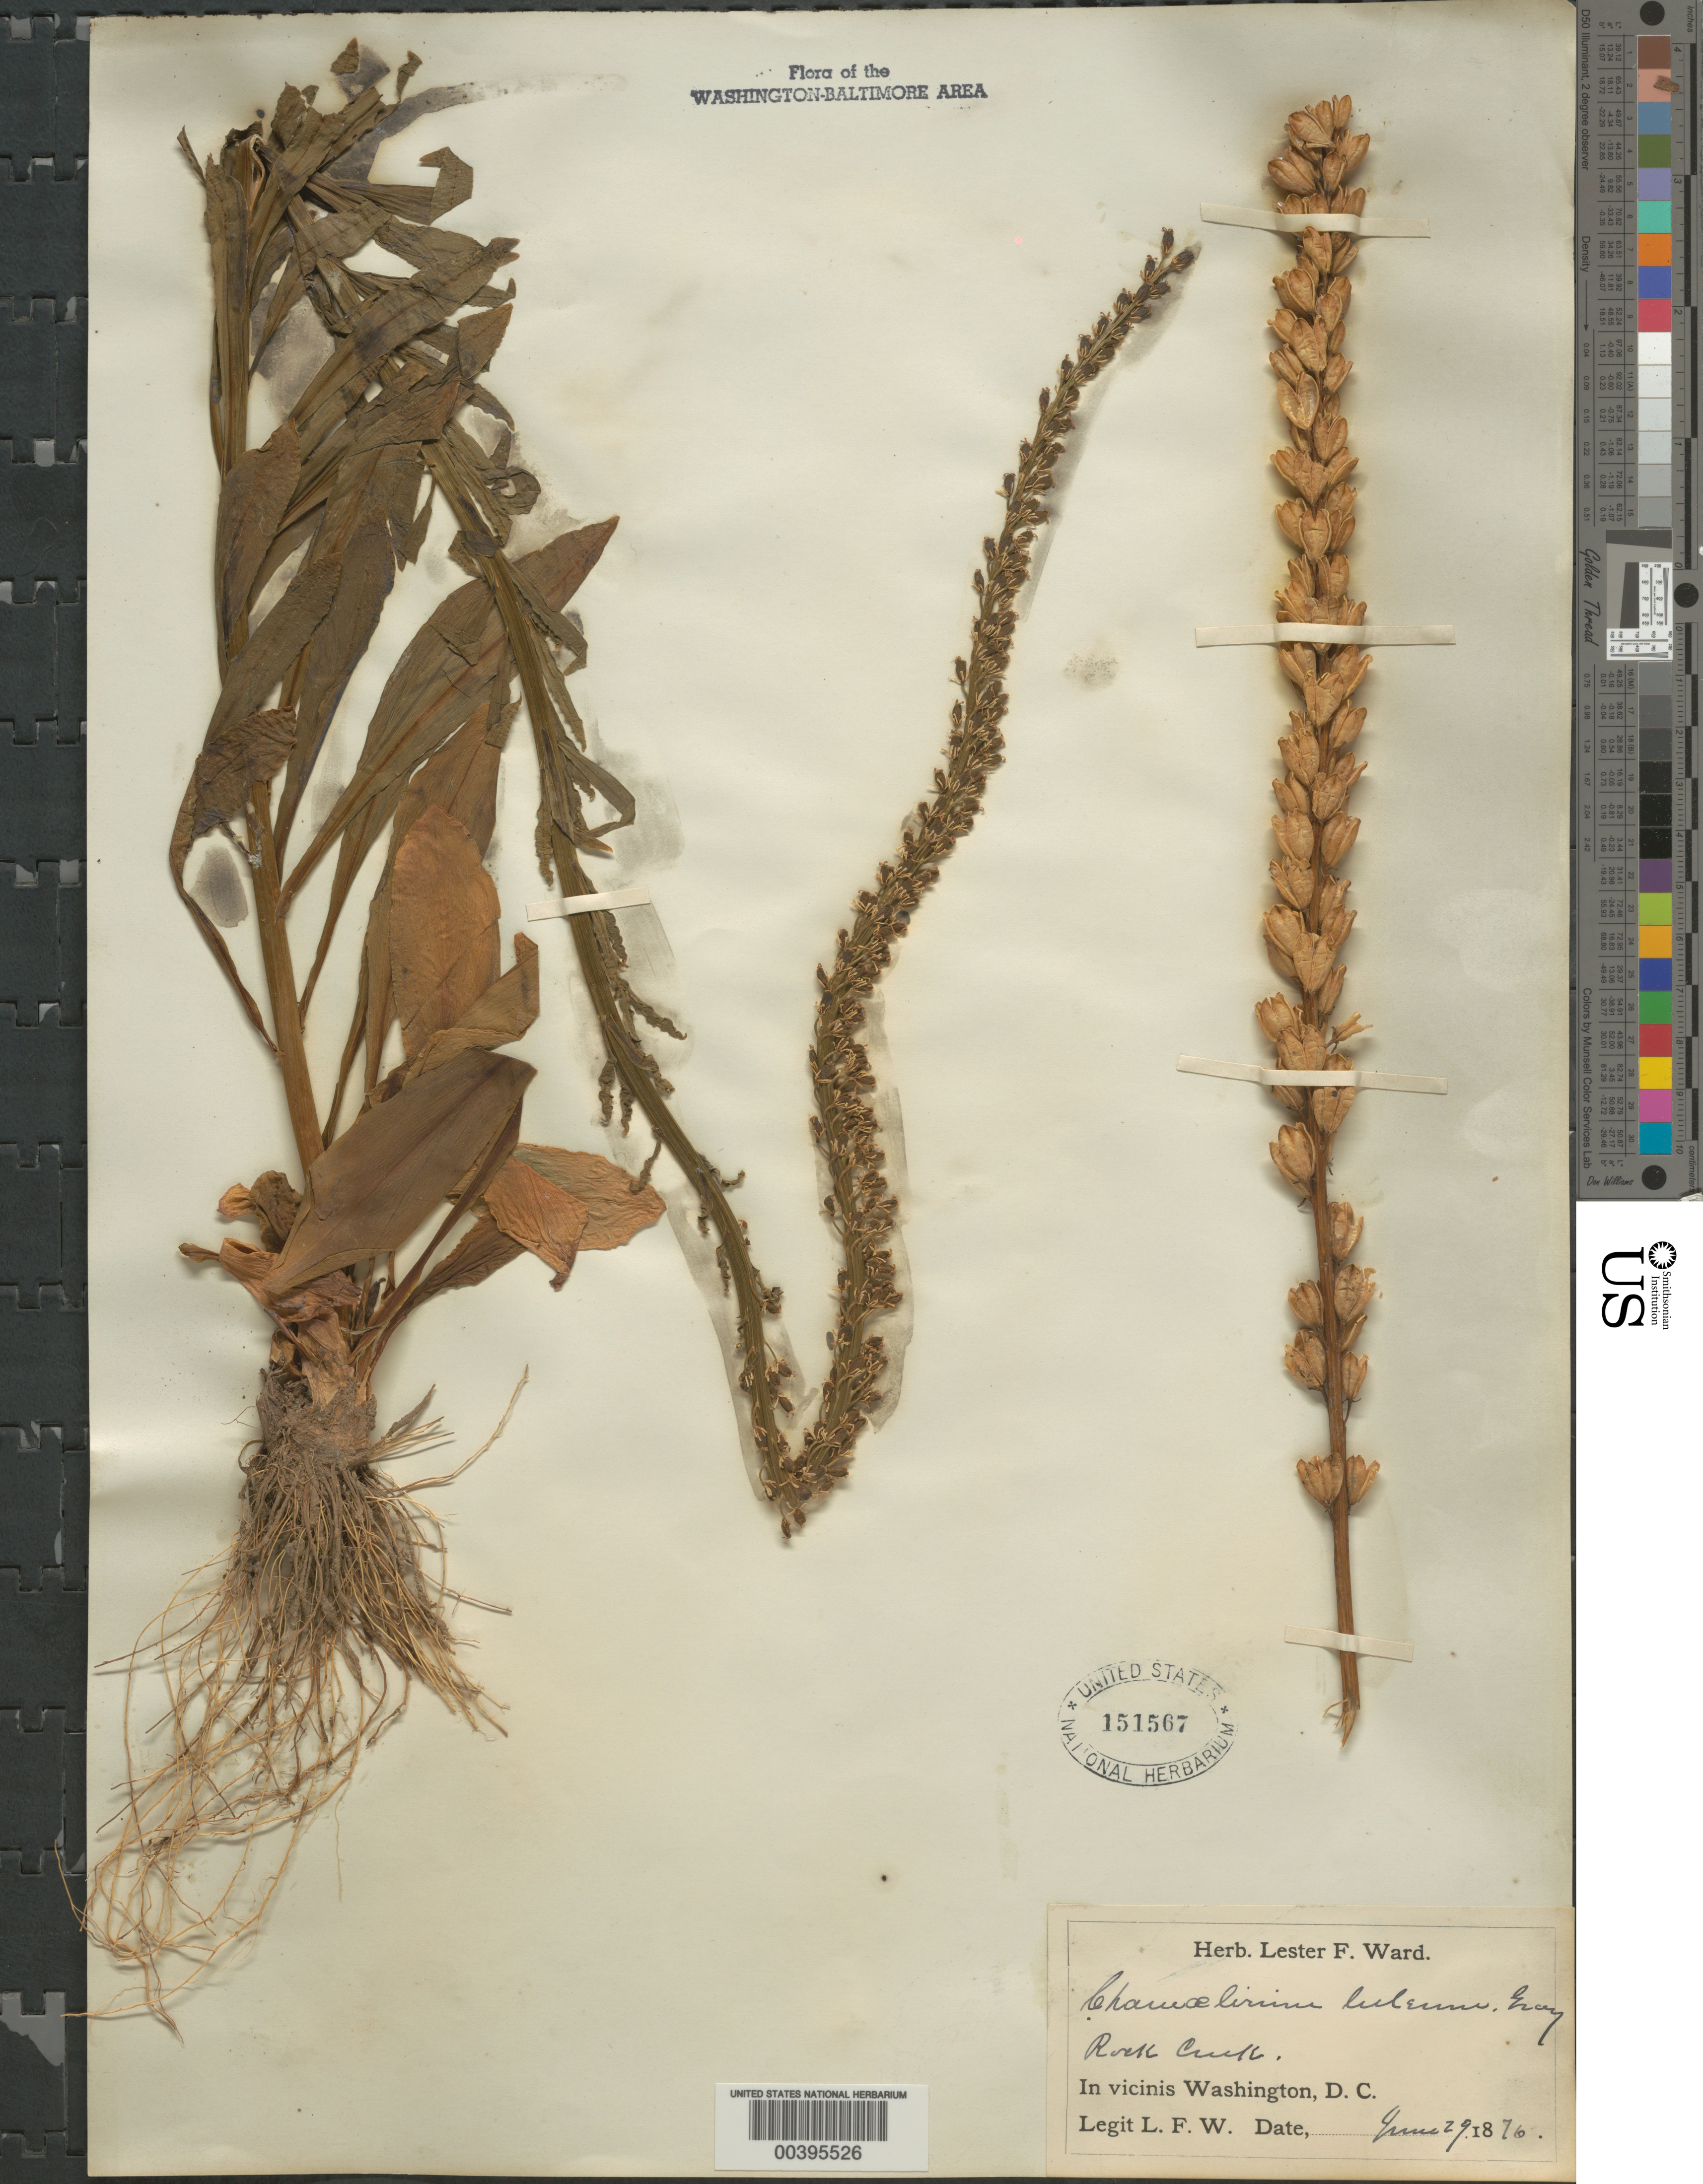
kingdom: Plantae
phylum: Tracheophyta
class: Liliopsida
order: Liliales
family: Melanthiaceae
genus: Chamaelirium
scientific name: Chamaelirium luteum var. luteum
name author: (L.) A. Gray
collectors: L. F. Ward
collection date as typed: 29 Jun 1876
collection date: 1876-06-29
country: United States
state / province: District of Columbia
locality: Rock Creek Rock Creek Park and vicinity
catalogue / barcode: US 151567